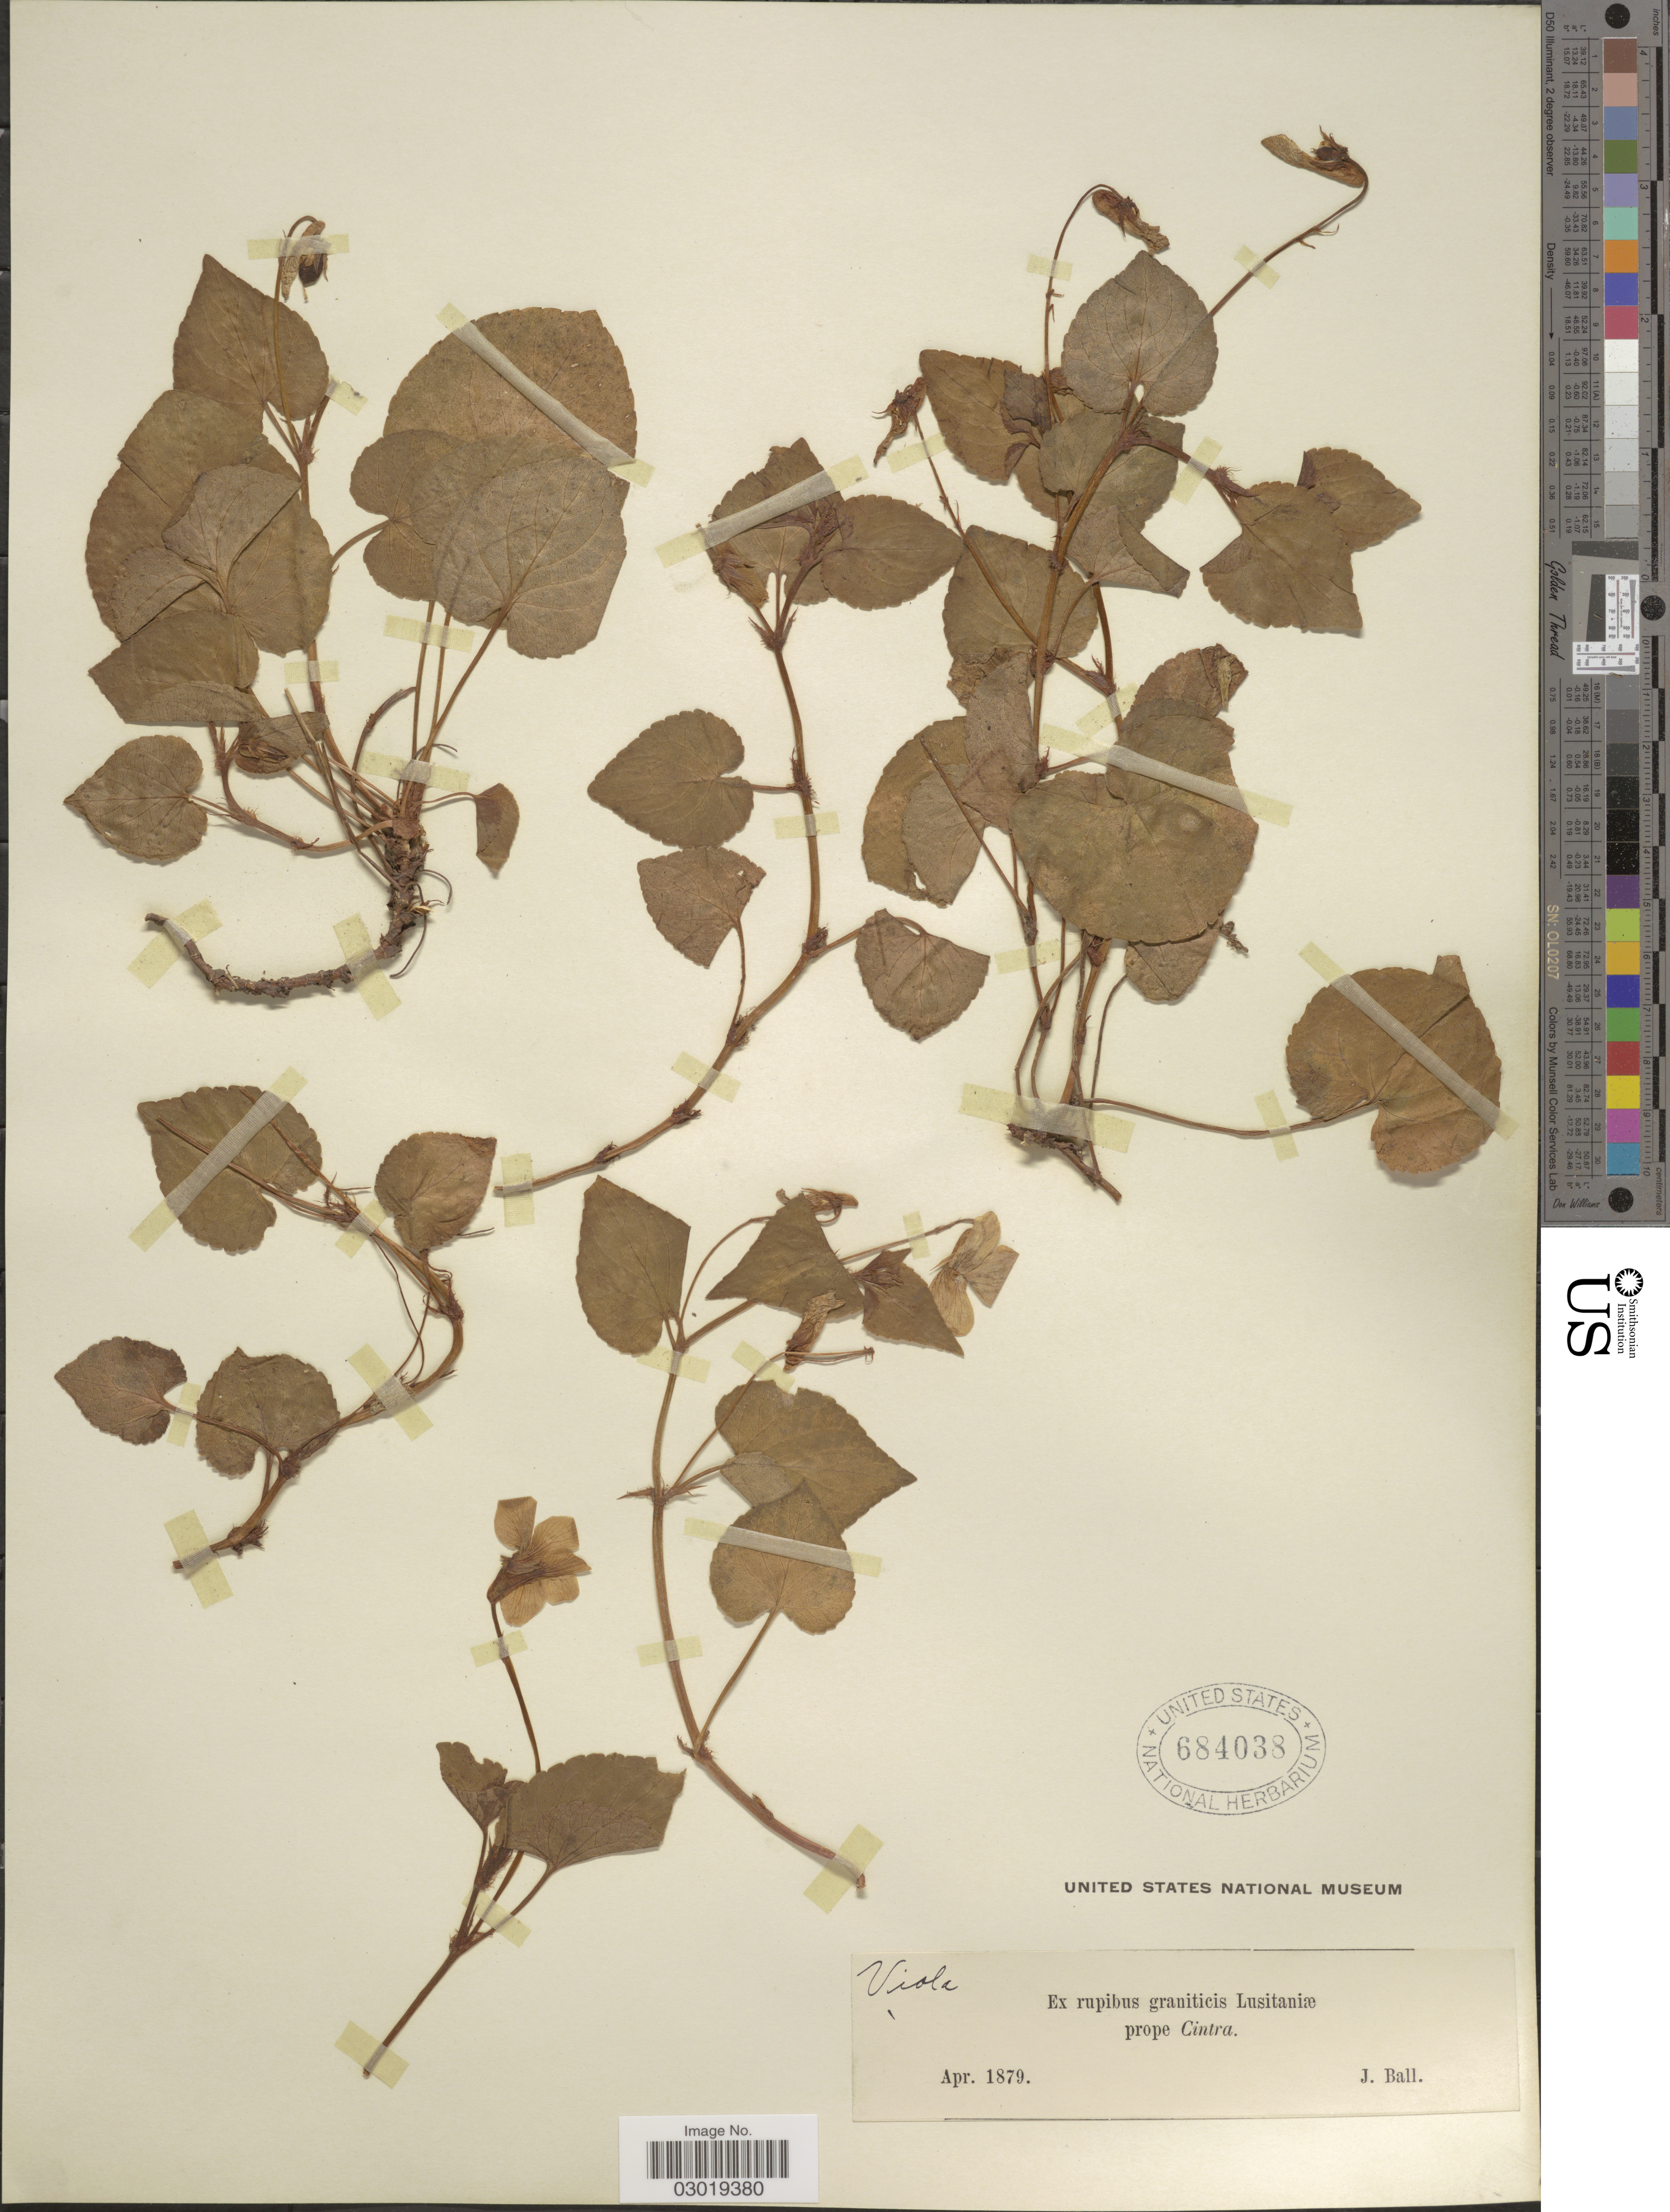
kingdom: Plantae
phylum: Tracheophyta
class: Magnoliopsida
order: Malpighiales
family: Violaceae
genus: Viola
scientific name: Viola sp.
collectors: J. Ball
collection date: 1879-04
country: Portugal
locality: Ex Rupibus graniticis Lustaniæ prope Cintra.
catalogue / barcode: US 684038